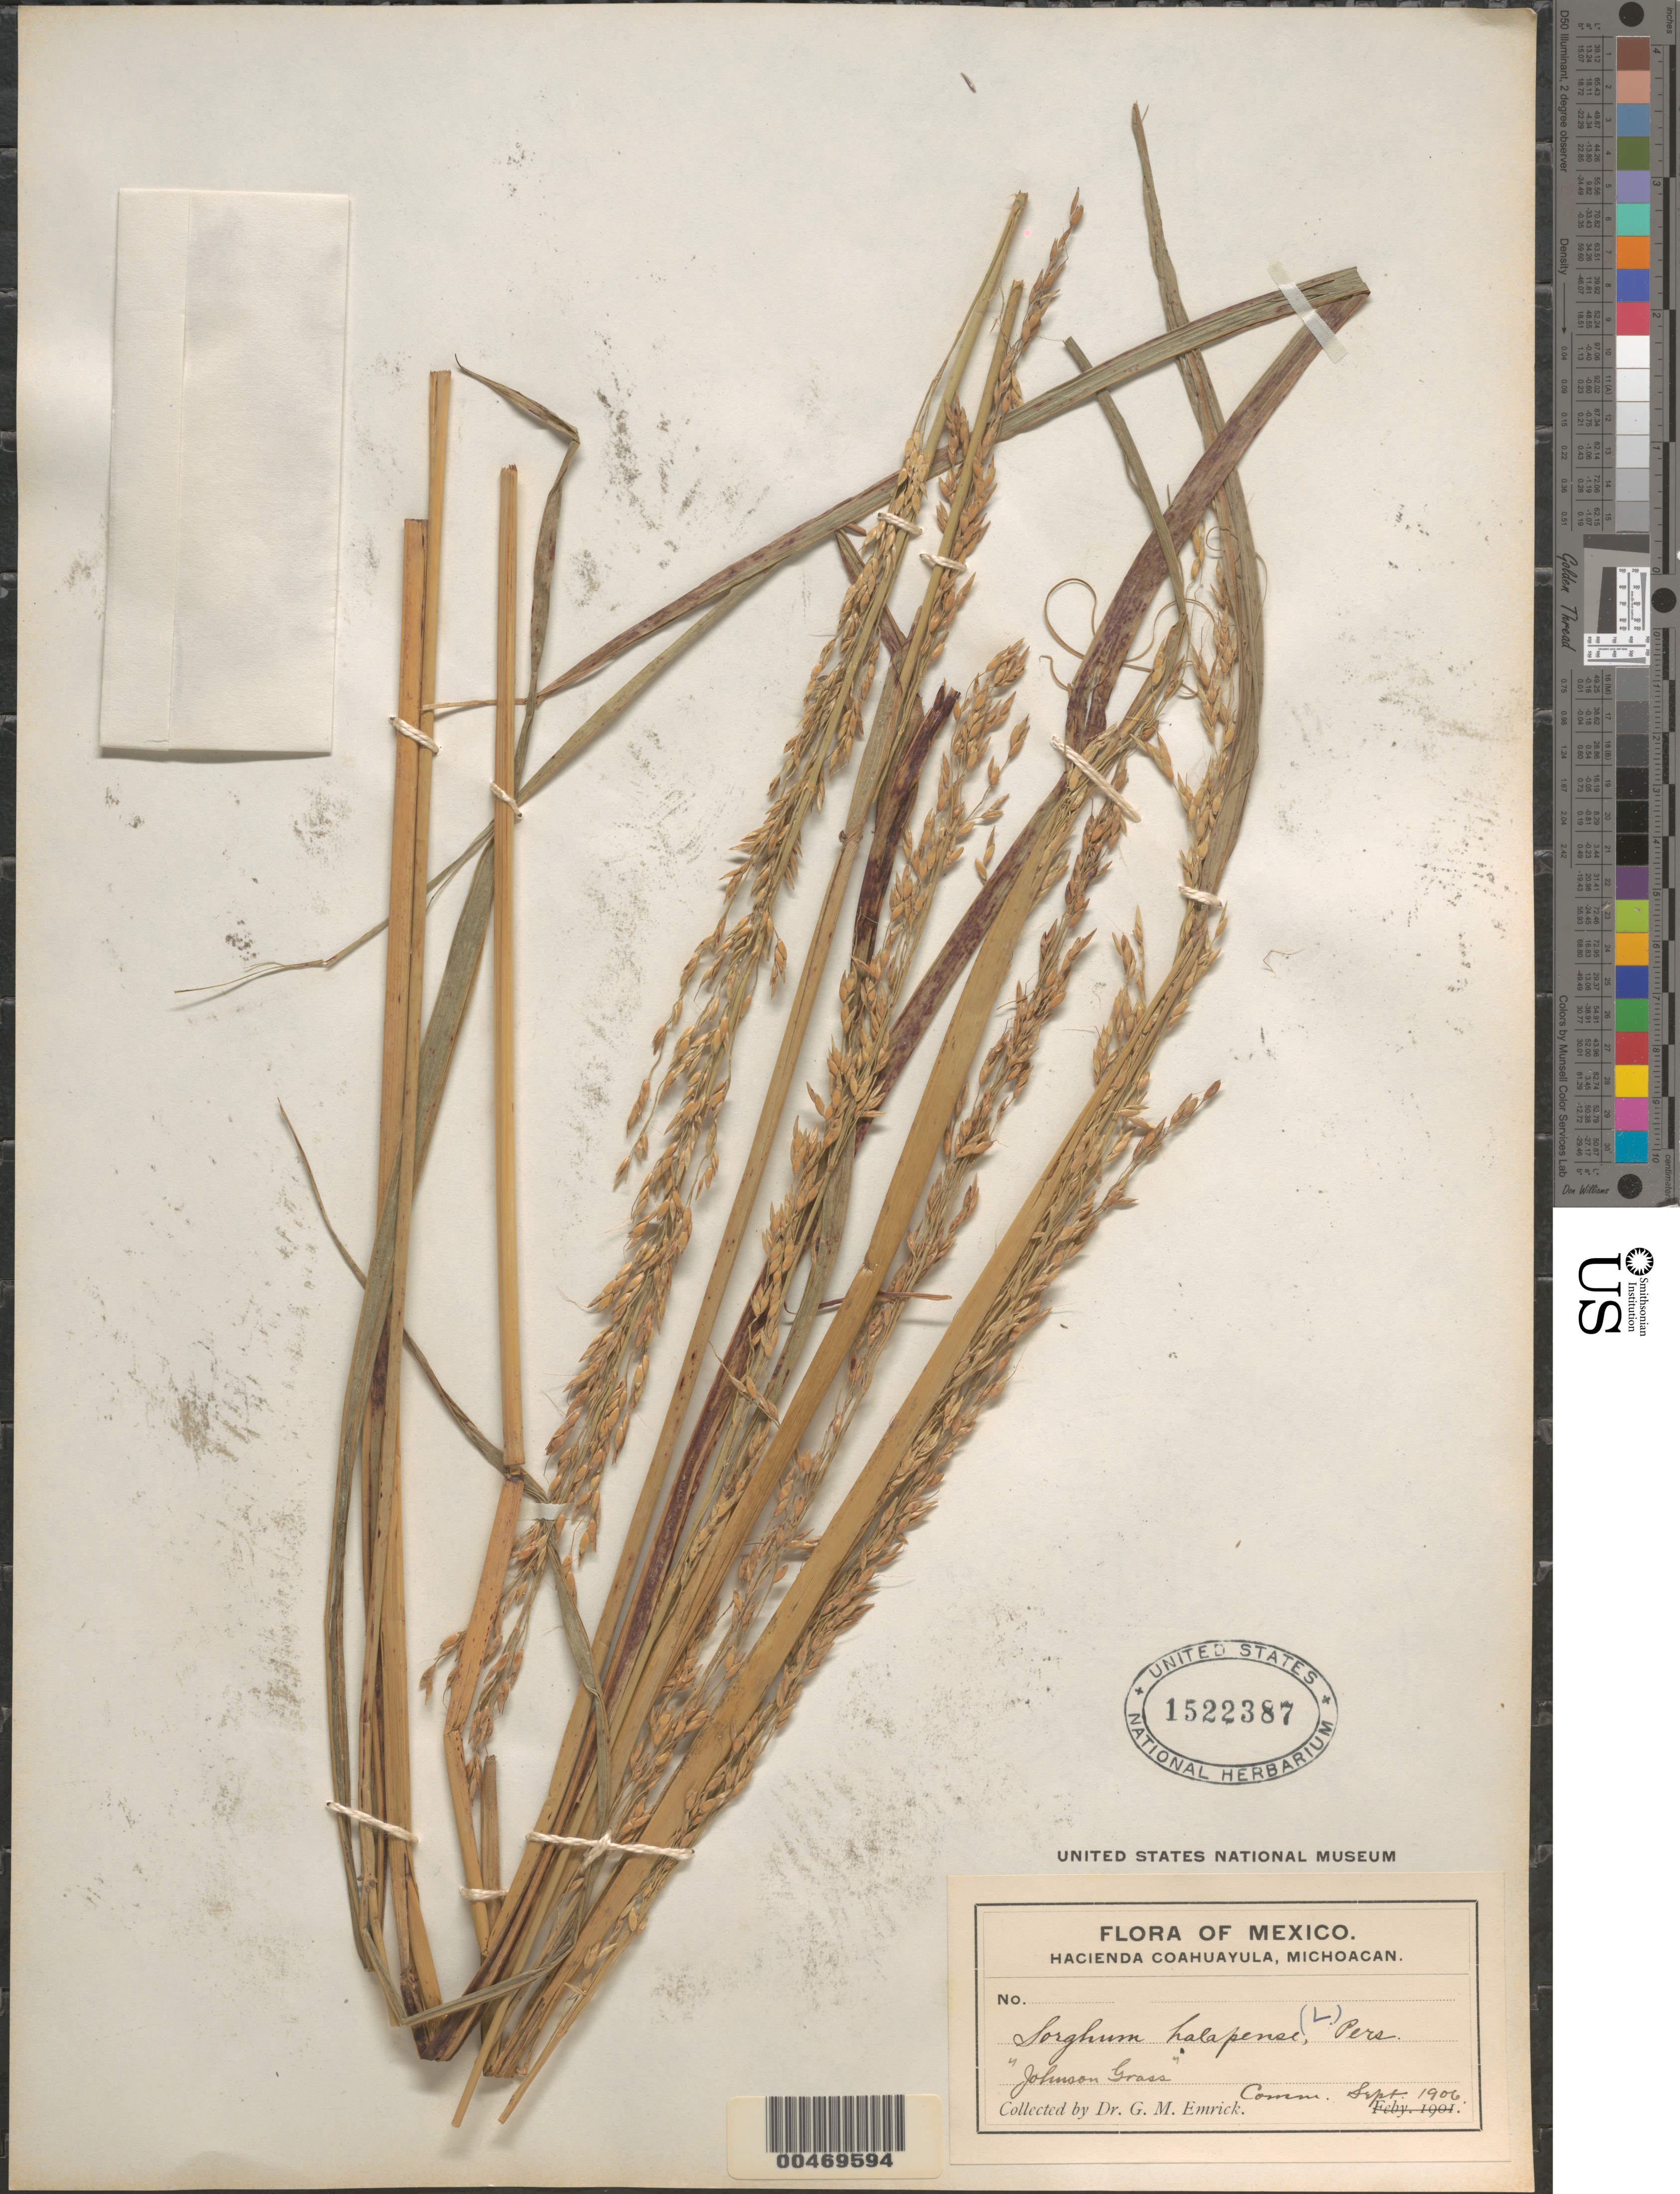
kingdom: Plantae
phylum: Tracheophyta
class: Liliopsida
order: Poales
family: Poaceae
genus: Sorghum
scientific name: Sorghum halepense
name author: (L.) Pers.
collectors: G. Emrick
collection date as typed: Sep 1906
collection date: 1906-09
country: Mexico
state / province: Michoacán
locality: Hacienda Coahuayula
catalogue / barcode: US 1522387